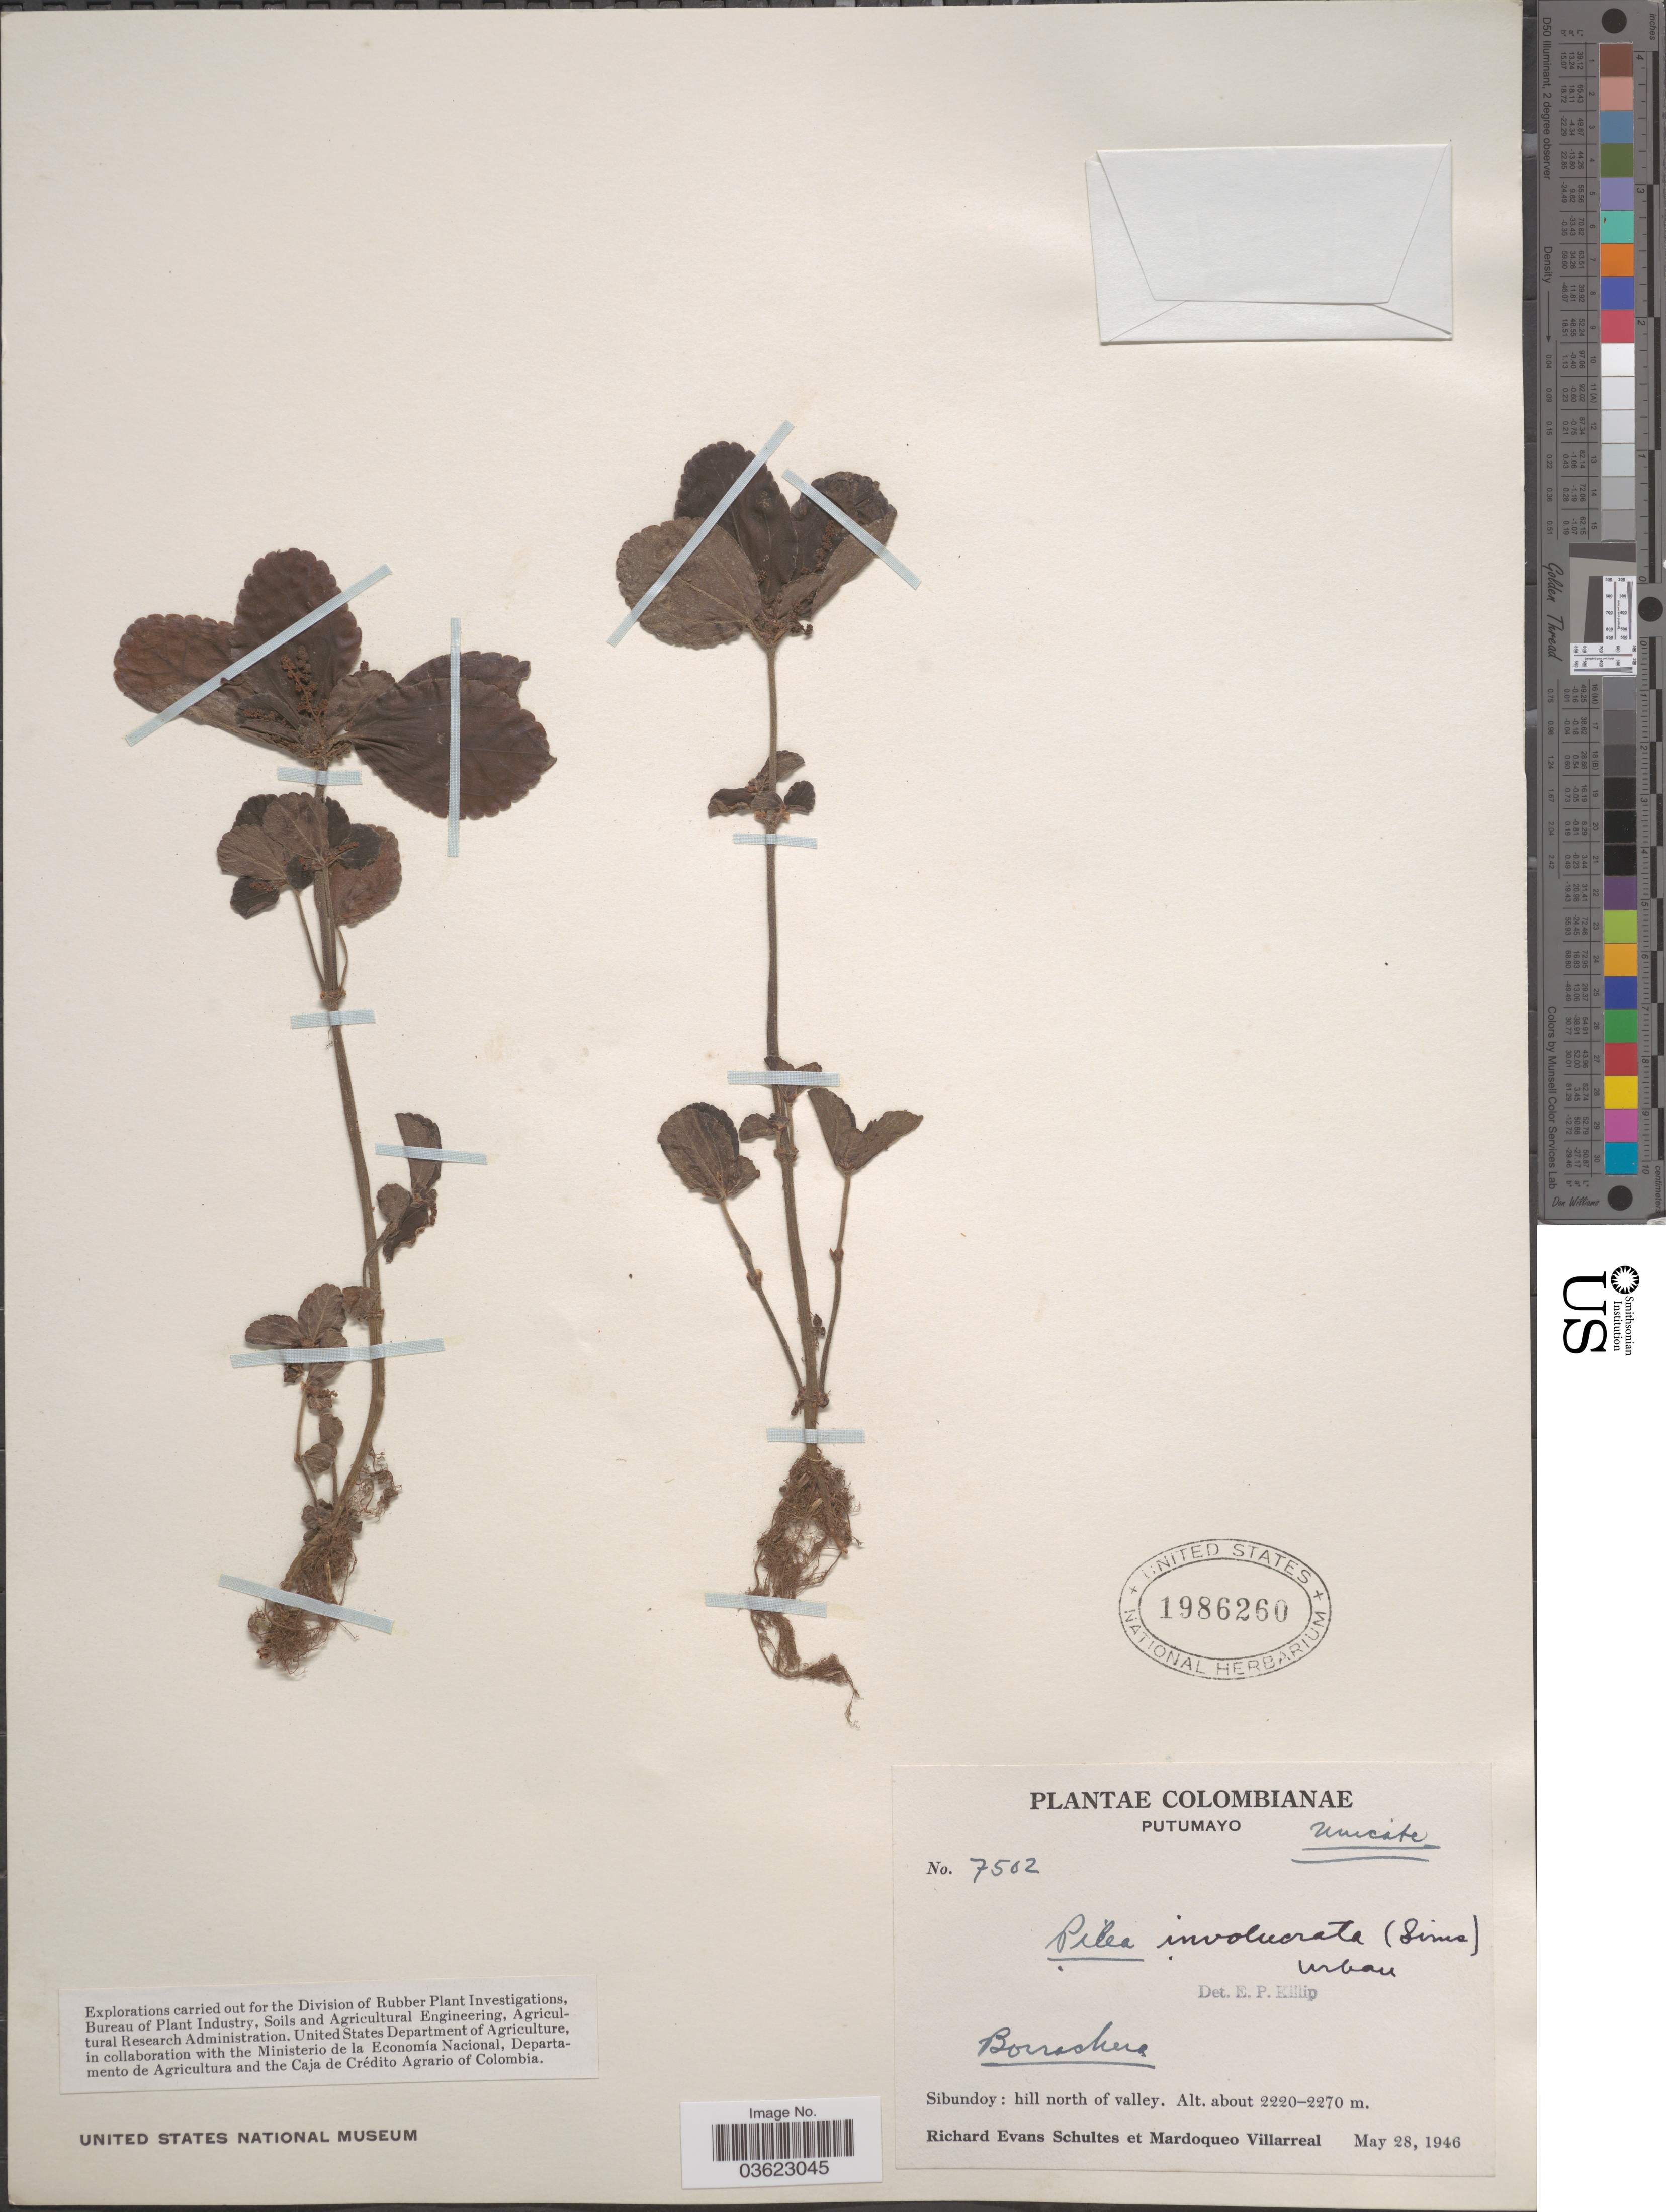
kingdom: Plantae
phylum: Tracheophyta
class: Magnoliopsida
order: Rosales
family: Urticaceae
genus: Pilea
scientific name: Pilea involucrata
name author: Urb.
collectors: R. E. Schultes & M. Villarreal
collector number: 7502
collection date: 1946-05-28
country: Colombia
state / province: Putumayo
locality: Sibundoy: hill north of valley.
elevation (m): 2220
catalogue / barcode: US 1986260